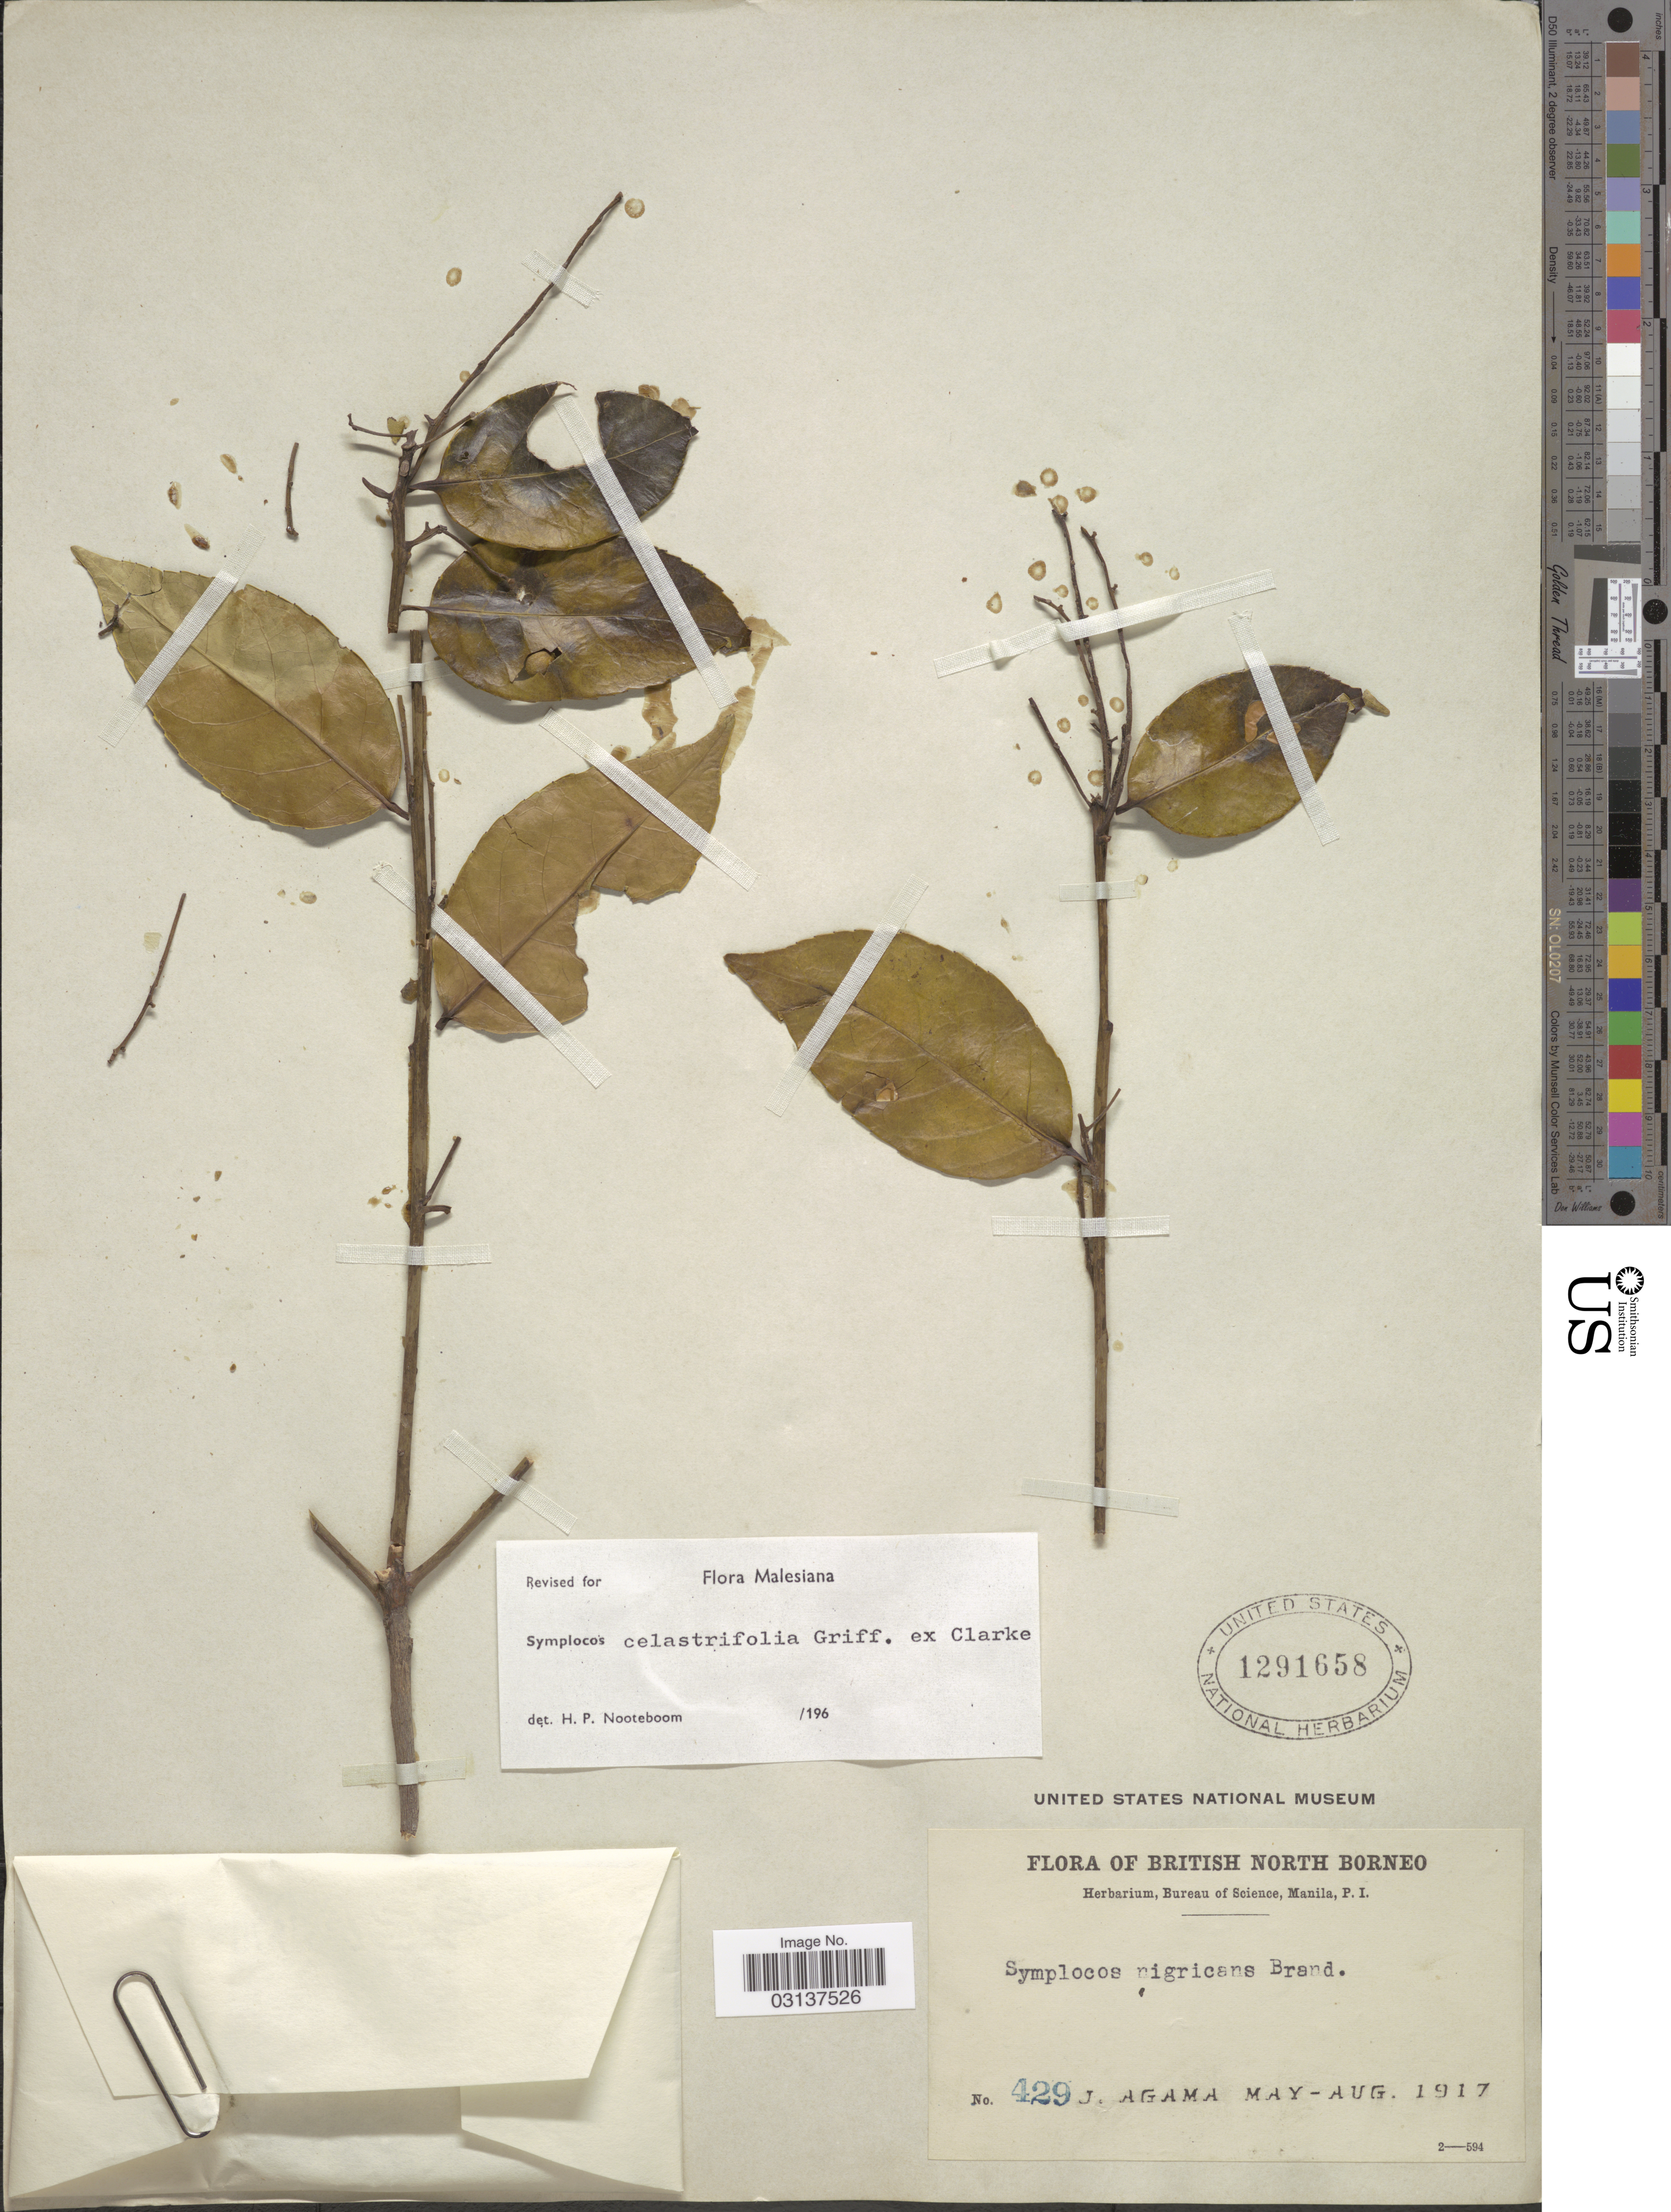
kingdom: Plantae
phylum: Tracheophyta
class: Magnoliopsida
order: Ericales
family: Symplocaceae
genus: Symplocos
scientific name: Symplocos celastrifolia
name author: Griff. ex C.B. Clarke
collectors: J. Agama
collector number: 429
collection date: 1917-05/1917-08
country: Malaysia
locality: British North Borneo.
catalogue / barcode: US 1291658